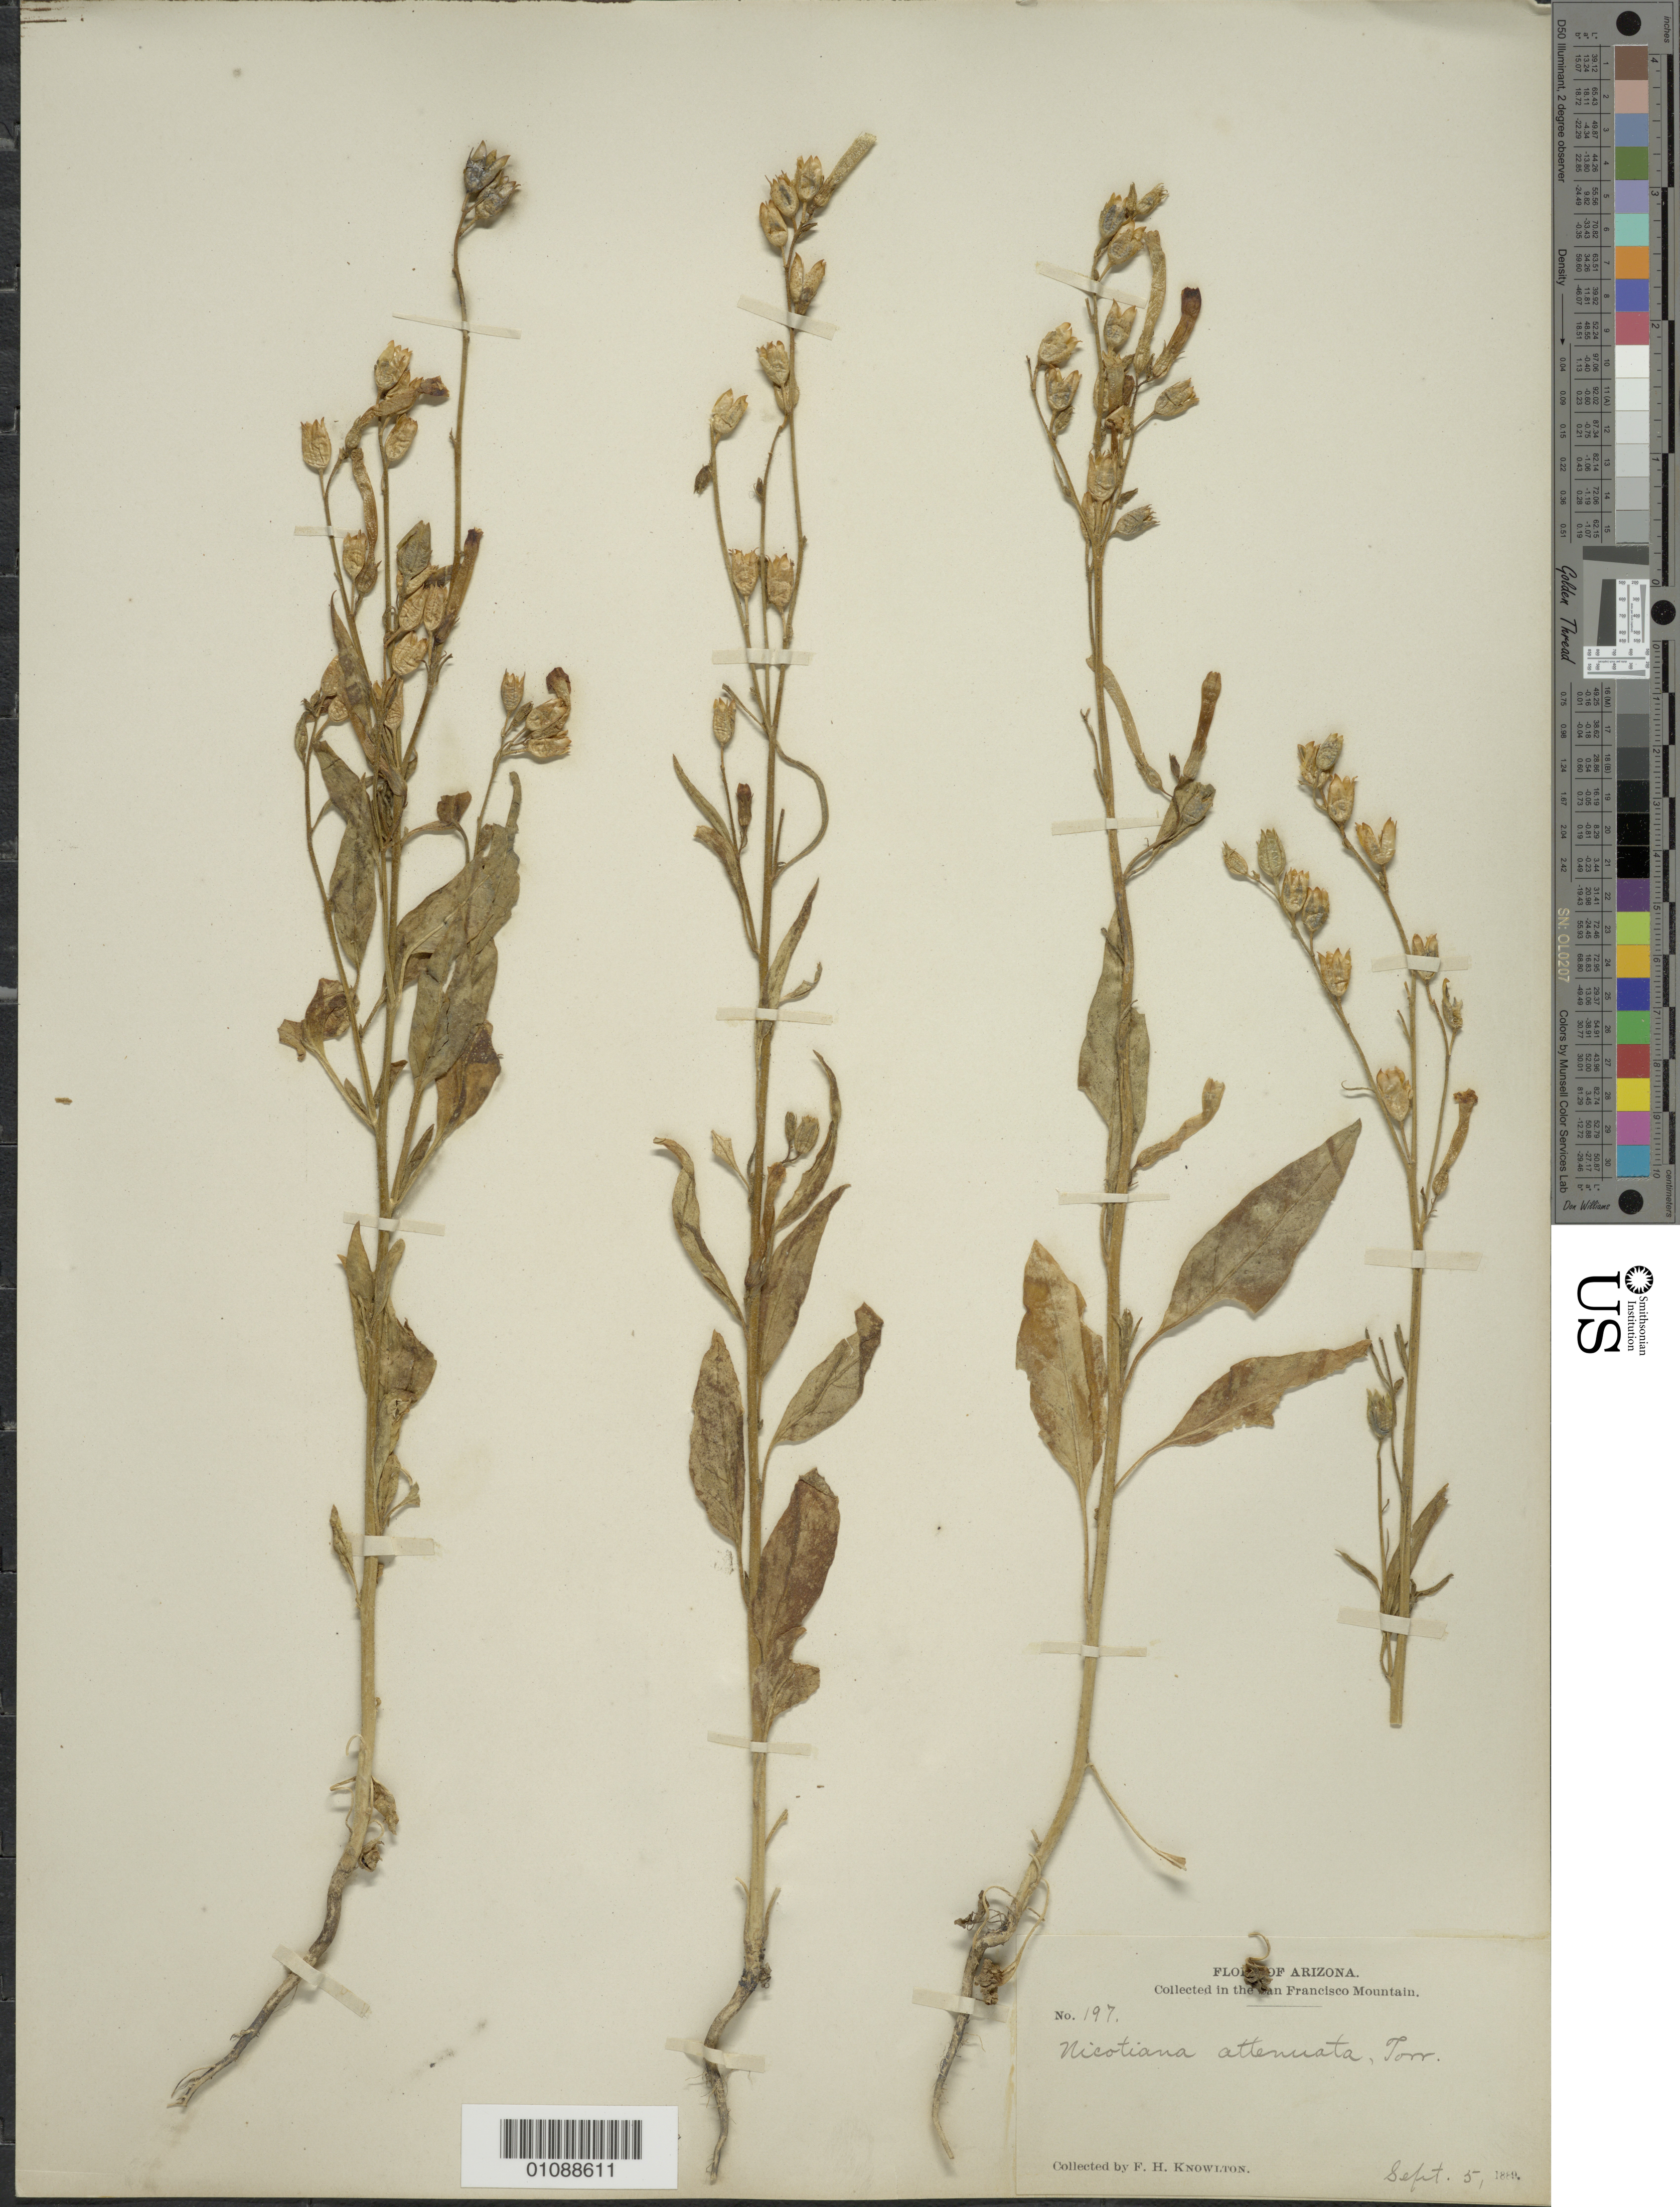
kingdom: Plantae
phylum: Tracheophyta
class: Magnoliopsida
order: Solanales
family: Solanaceae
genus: Nicotiana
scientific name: Nicotiana attenuata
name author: Torr. ex S. Watson in C. King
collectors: F. H. Knowlton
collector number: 197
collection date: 1889-09-05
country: United States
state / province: Arizona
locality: In the San Francisco Mountain.